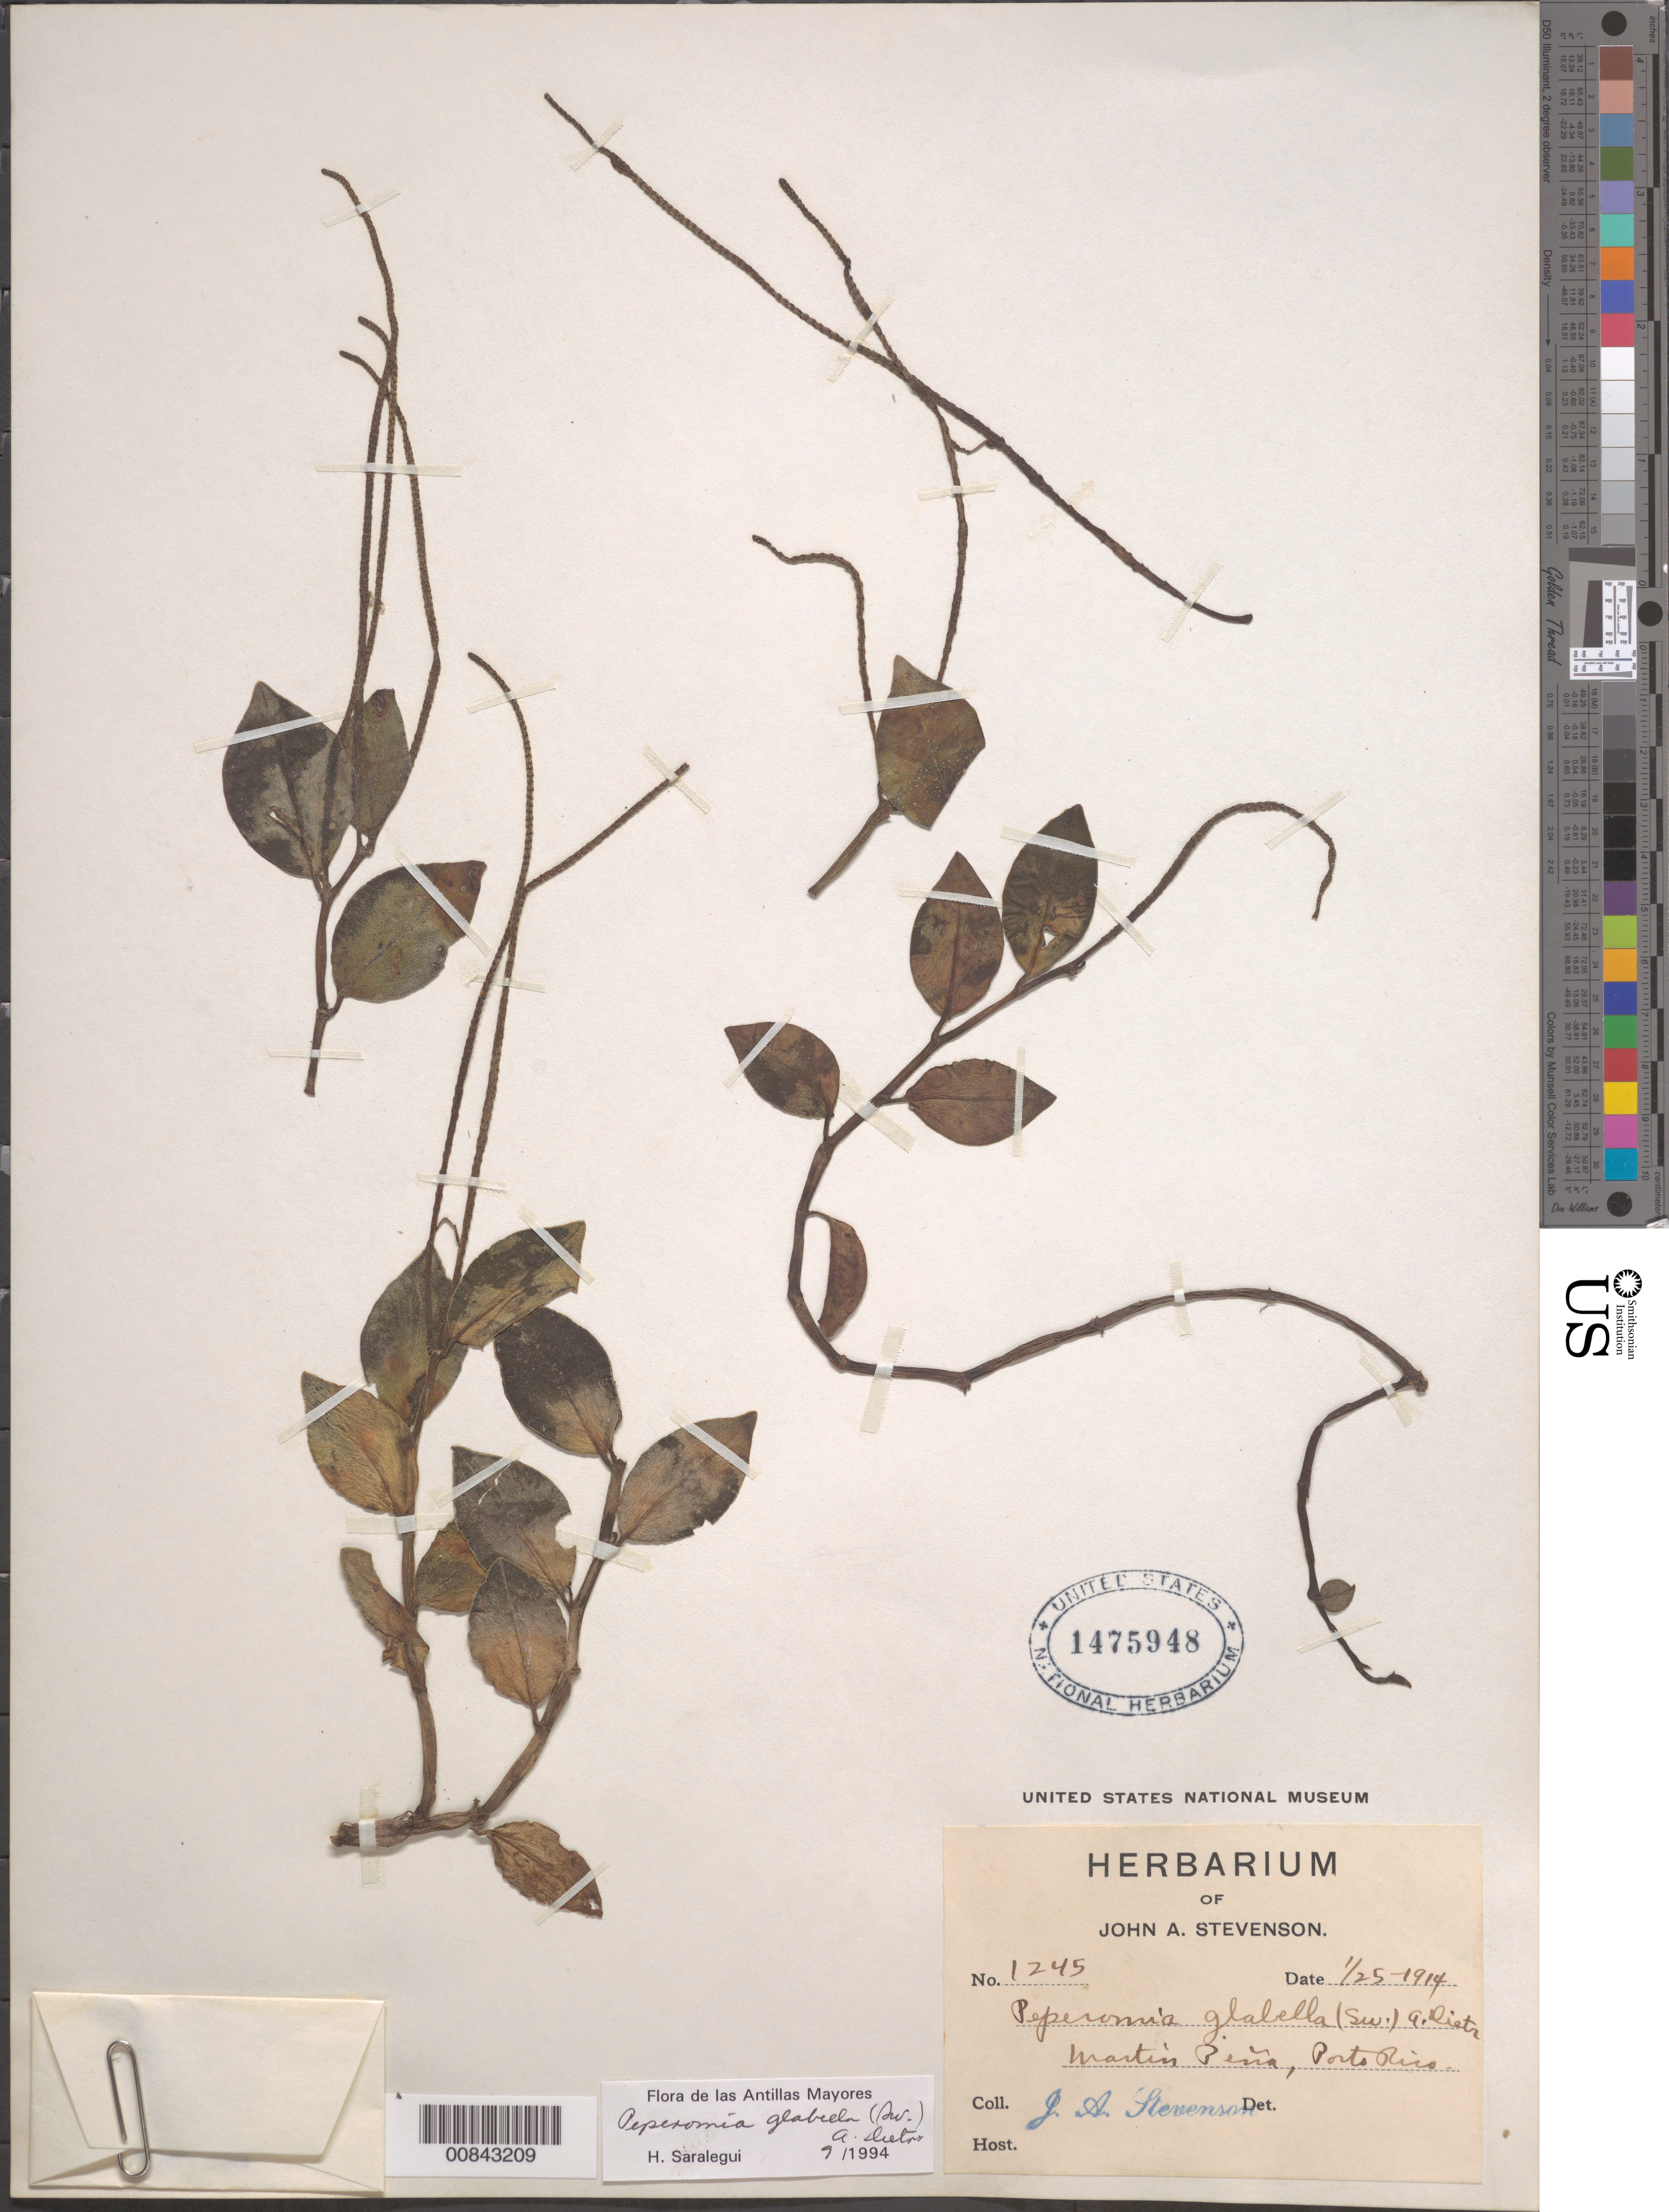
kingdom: Plantae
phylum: Tracheophyta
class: Magnoliopsida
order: Piperales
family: Piperaceae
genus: Peperomia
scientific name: Peperomia glabella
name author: (Sw.) A. Dietr.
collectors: J. A. Stevenson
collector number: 1245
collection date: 1914-01-25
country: Puerto Rico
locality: Martin Peña, Porto Rico.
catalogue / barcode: US 1475948